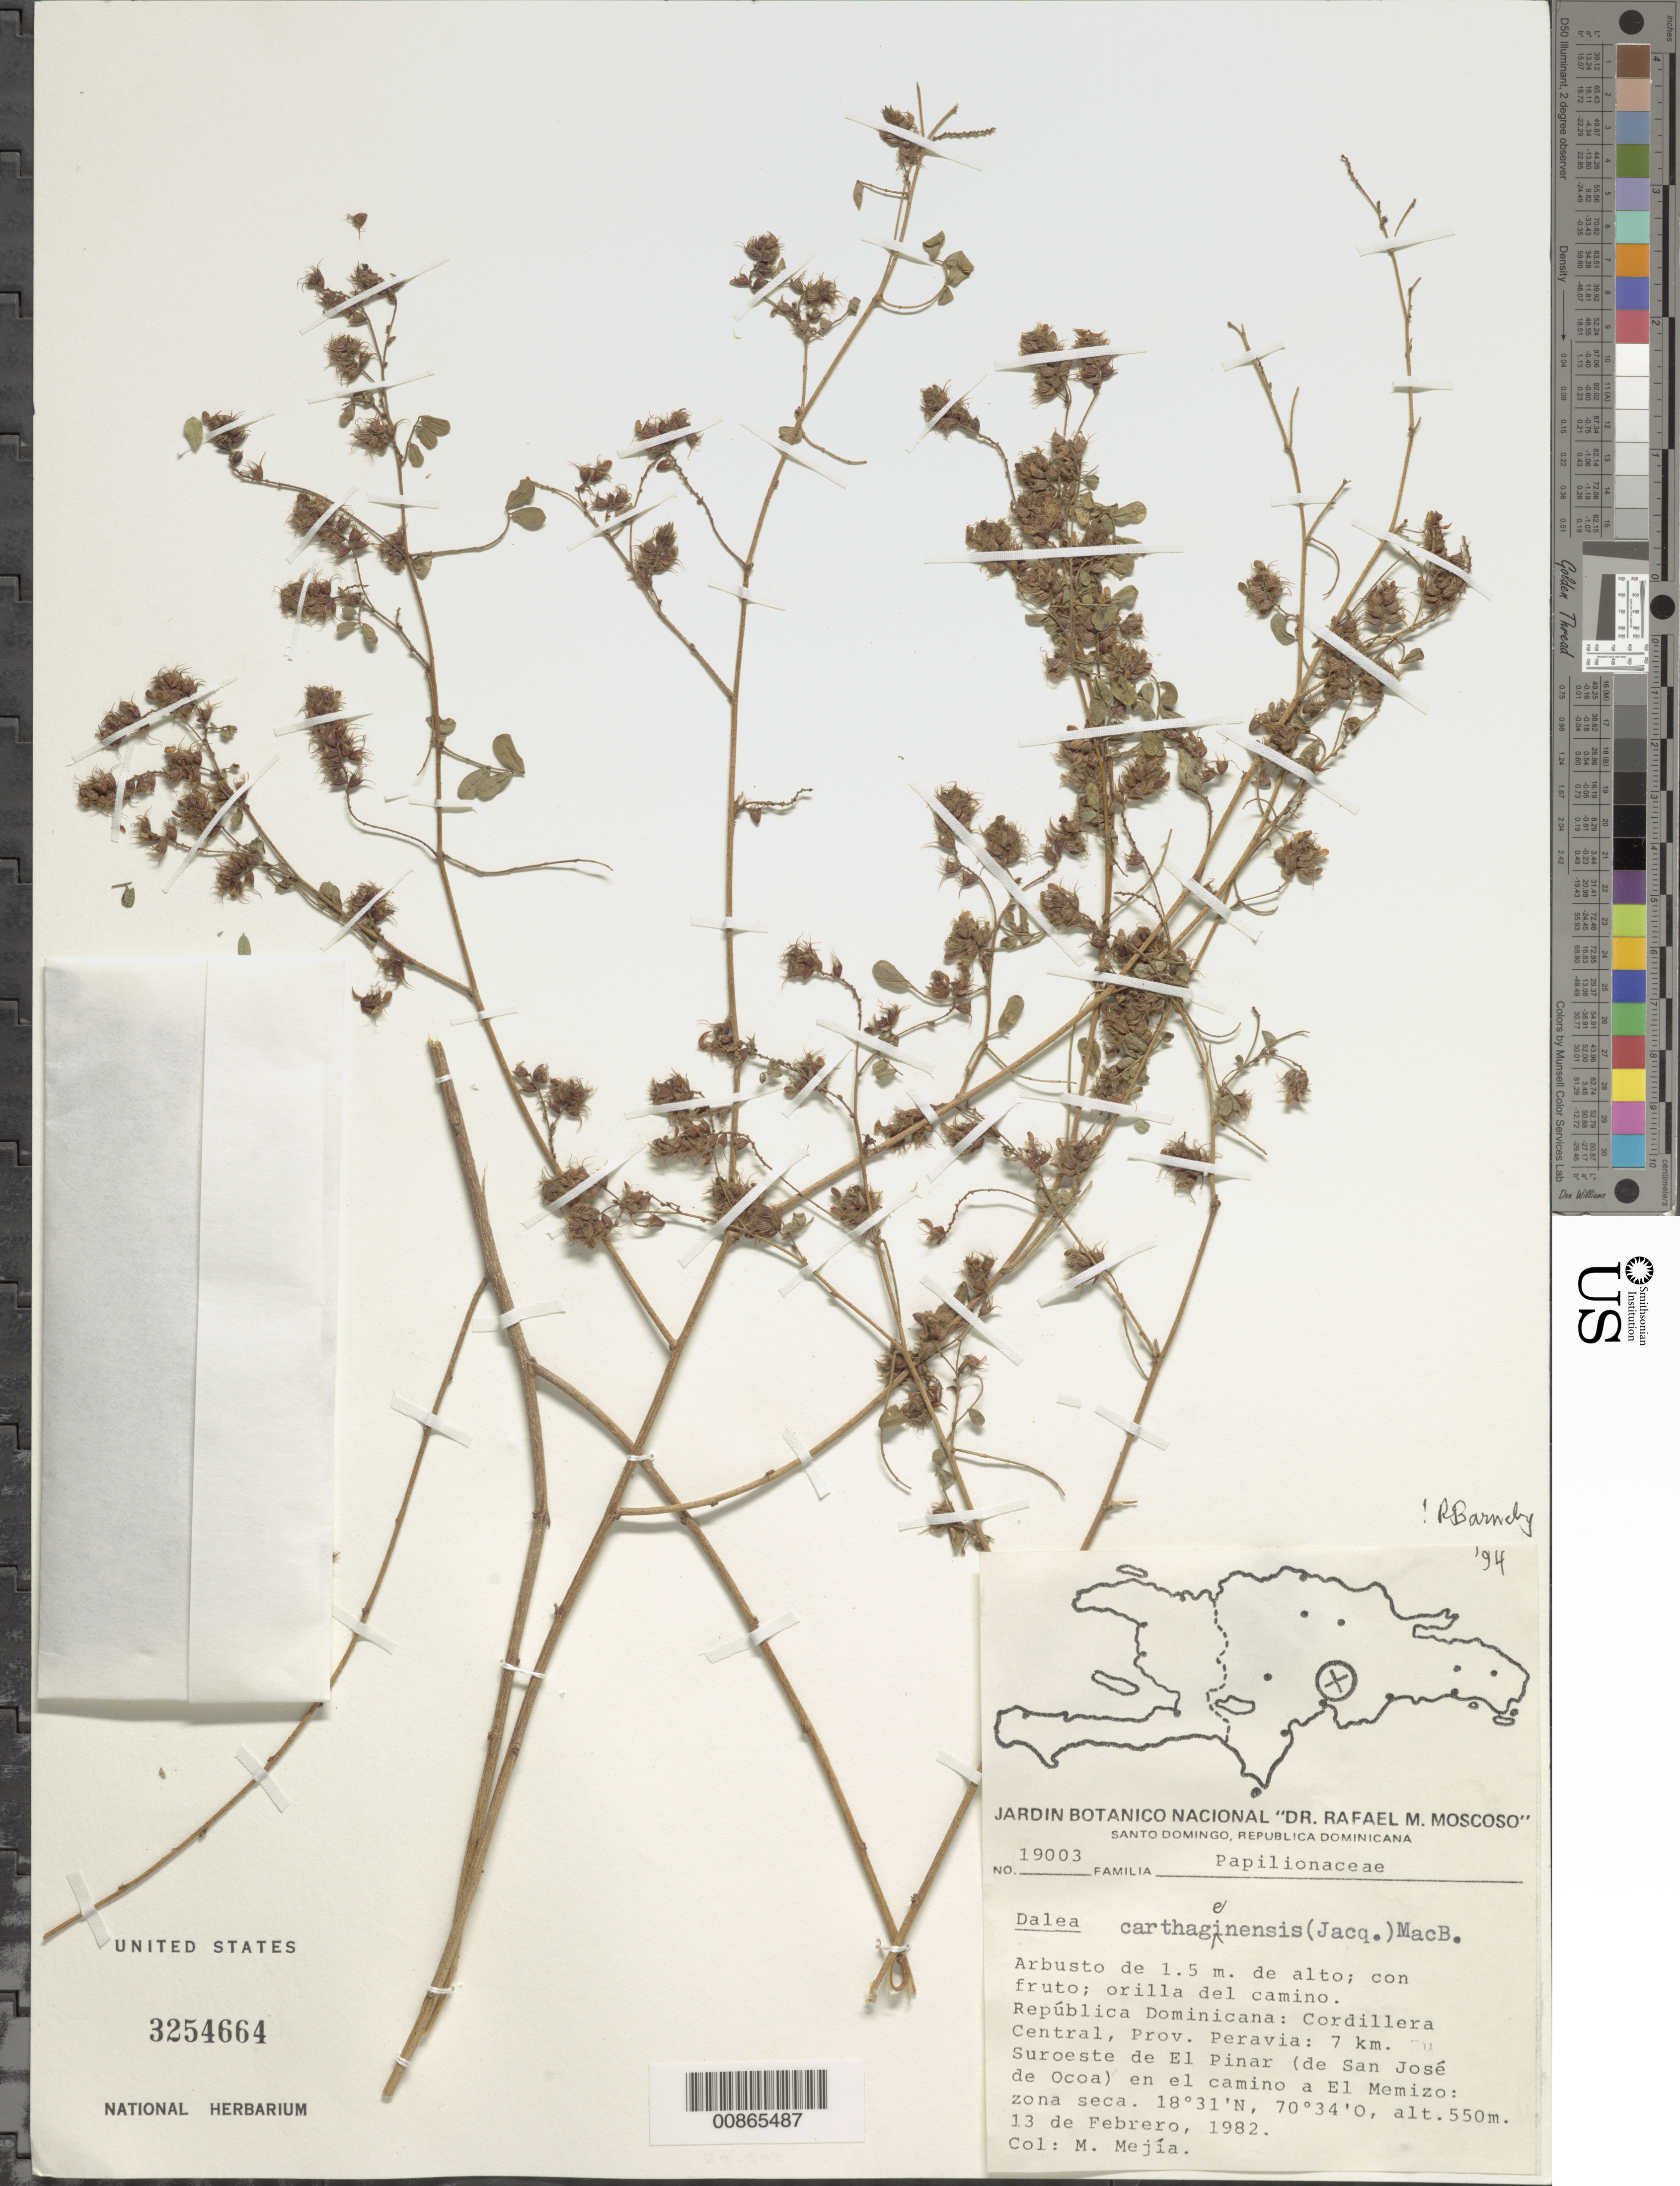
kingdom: Plantae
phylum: Tracheophyta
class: Magnoliopsida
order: Fabales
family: Fabaceae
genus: Dalea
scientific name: Dalea carthagenensis var. carthagenensis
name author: (Jacq.) J.F. Macbr.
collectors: M. Mejia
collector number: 19003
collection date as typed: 13 Feb 1982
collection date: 1982-02-13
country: Dominican Republic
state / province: Peravia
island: Hispaniola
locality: Cordillera Central: 7 km Suroeste de El Pinar (de San José de Ocoa) en el camino a El Memizo.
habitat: Orilla del camino. Zona seca.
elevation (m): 550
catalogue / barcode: US 3254664